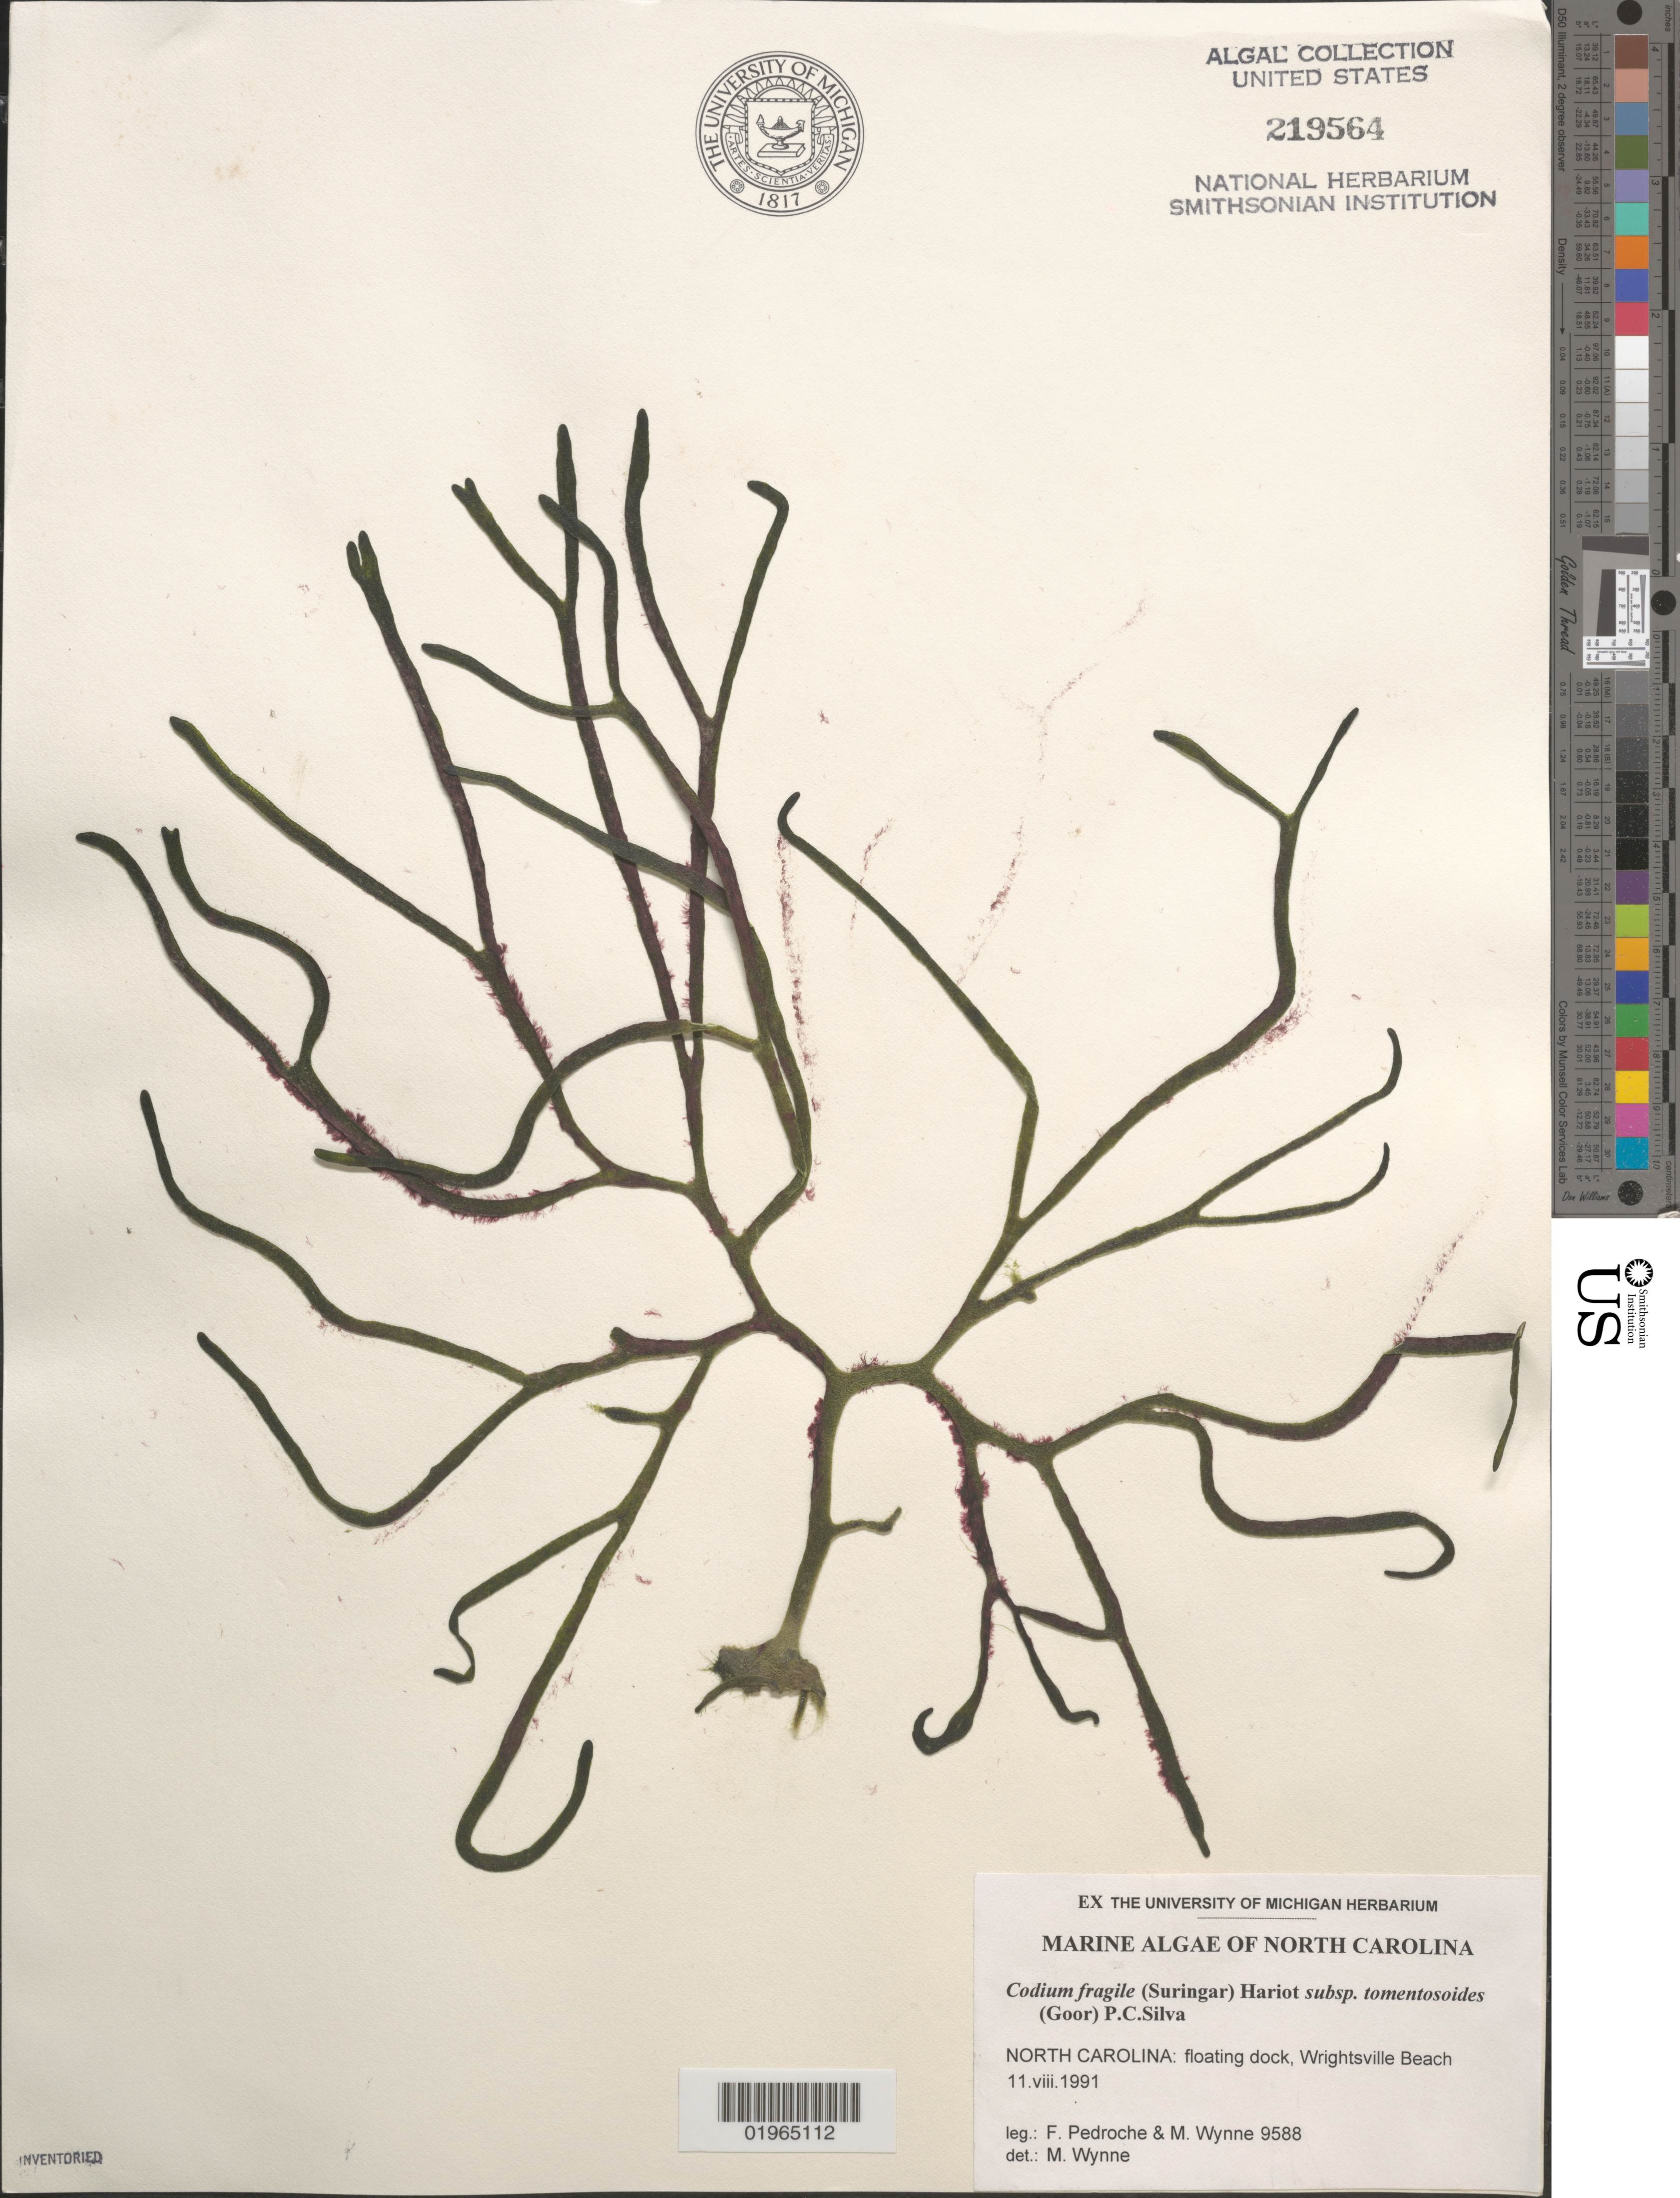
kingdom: Plantae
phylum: Chlorophyta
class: Ulvophyceae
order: Bryopsidales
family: Codiaceae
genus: Codium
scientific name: Codium fragile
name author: (Suringar) P. Hariot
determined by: Wynne, M. J.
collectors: F. Pedroche & M.J. Wynne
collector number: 9588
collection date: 1991-08-11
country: United States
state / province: North Carolina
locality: Floating dock, Wrightsville Beach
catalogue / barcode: US 219564